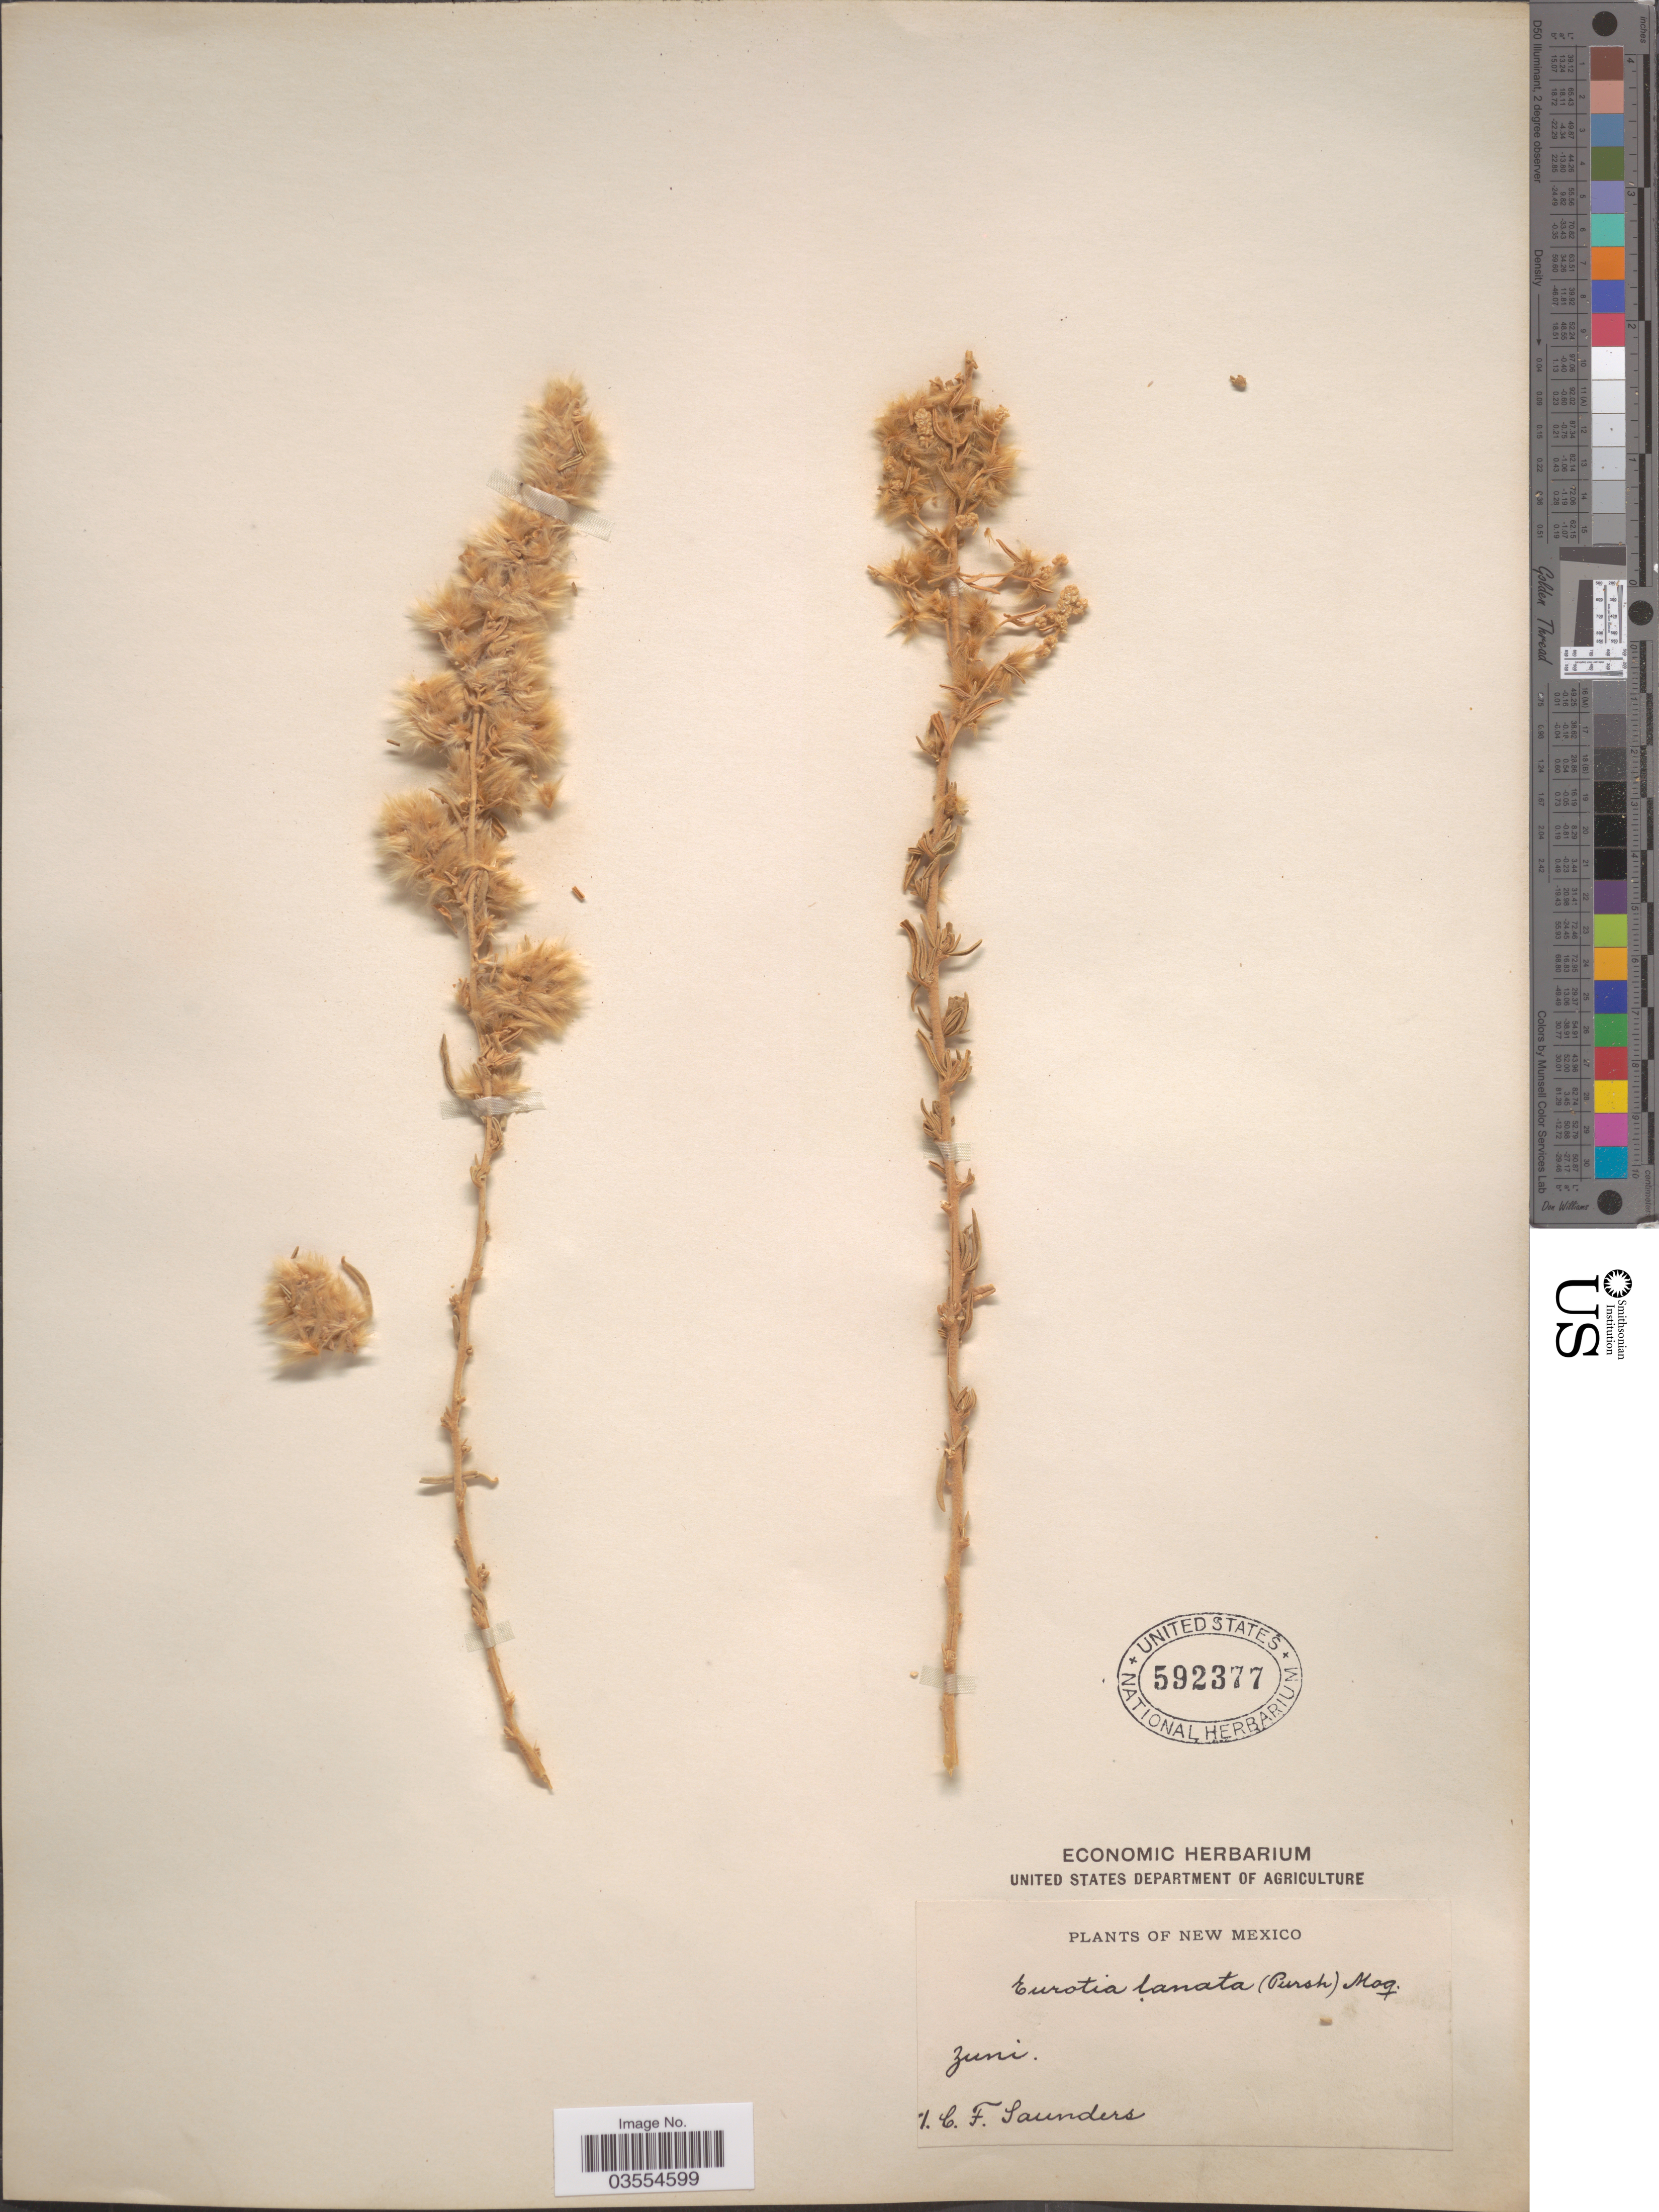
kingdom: Plantae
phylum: Tracheophyta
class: Magnoliopsida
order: Caryophyllales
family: Amaranthaceae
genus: Krascheninnikovia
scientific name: Krascheninnikovia lanata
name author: (Pursh) A. Meeuse & A.Smit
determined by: U.S. National Herbarium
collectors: C.F. Saunders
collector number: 1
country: United States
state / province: New Mexico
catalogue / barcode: US 592377